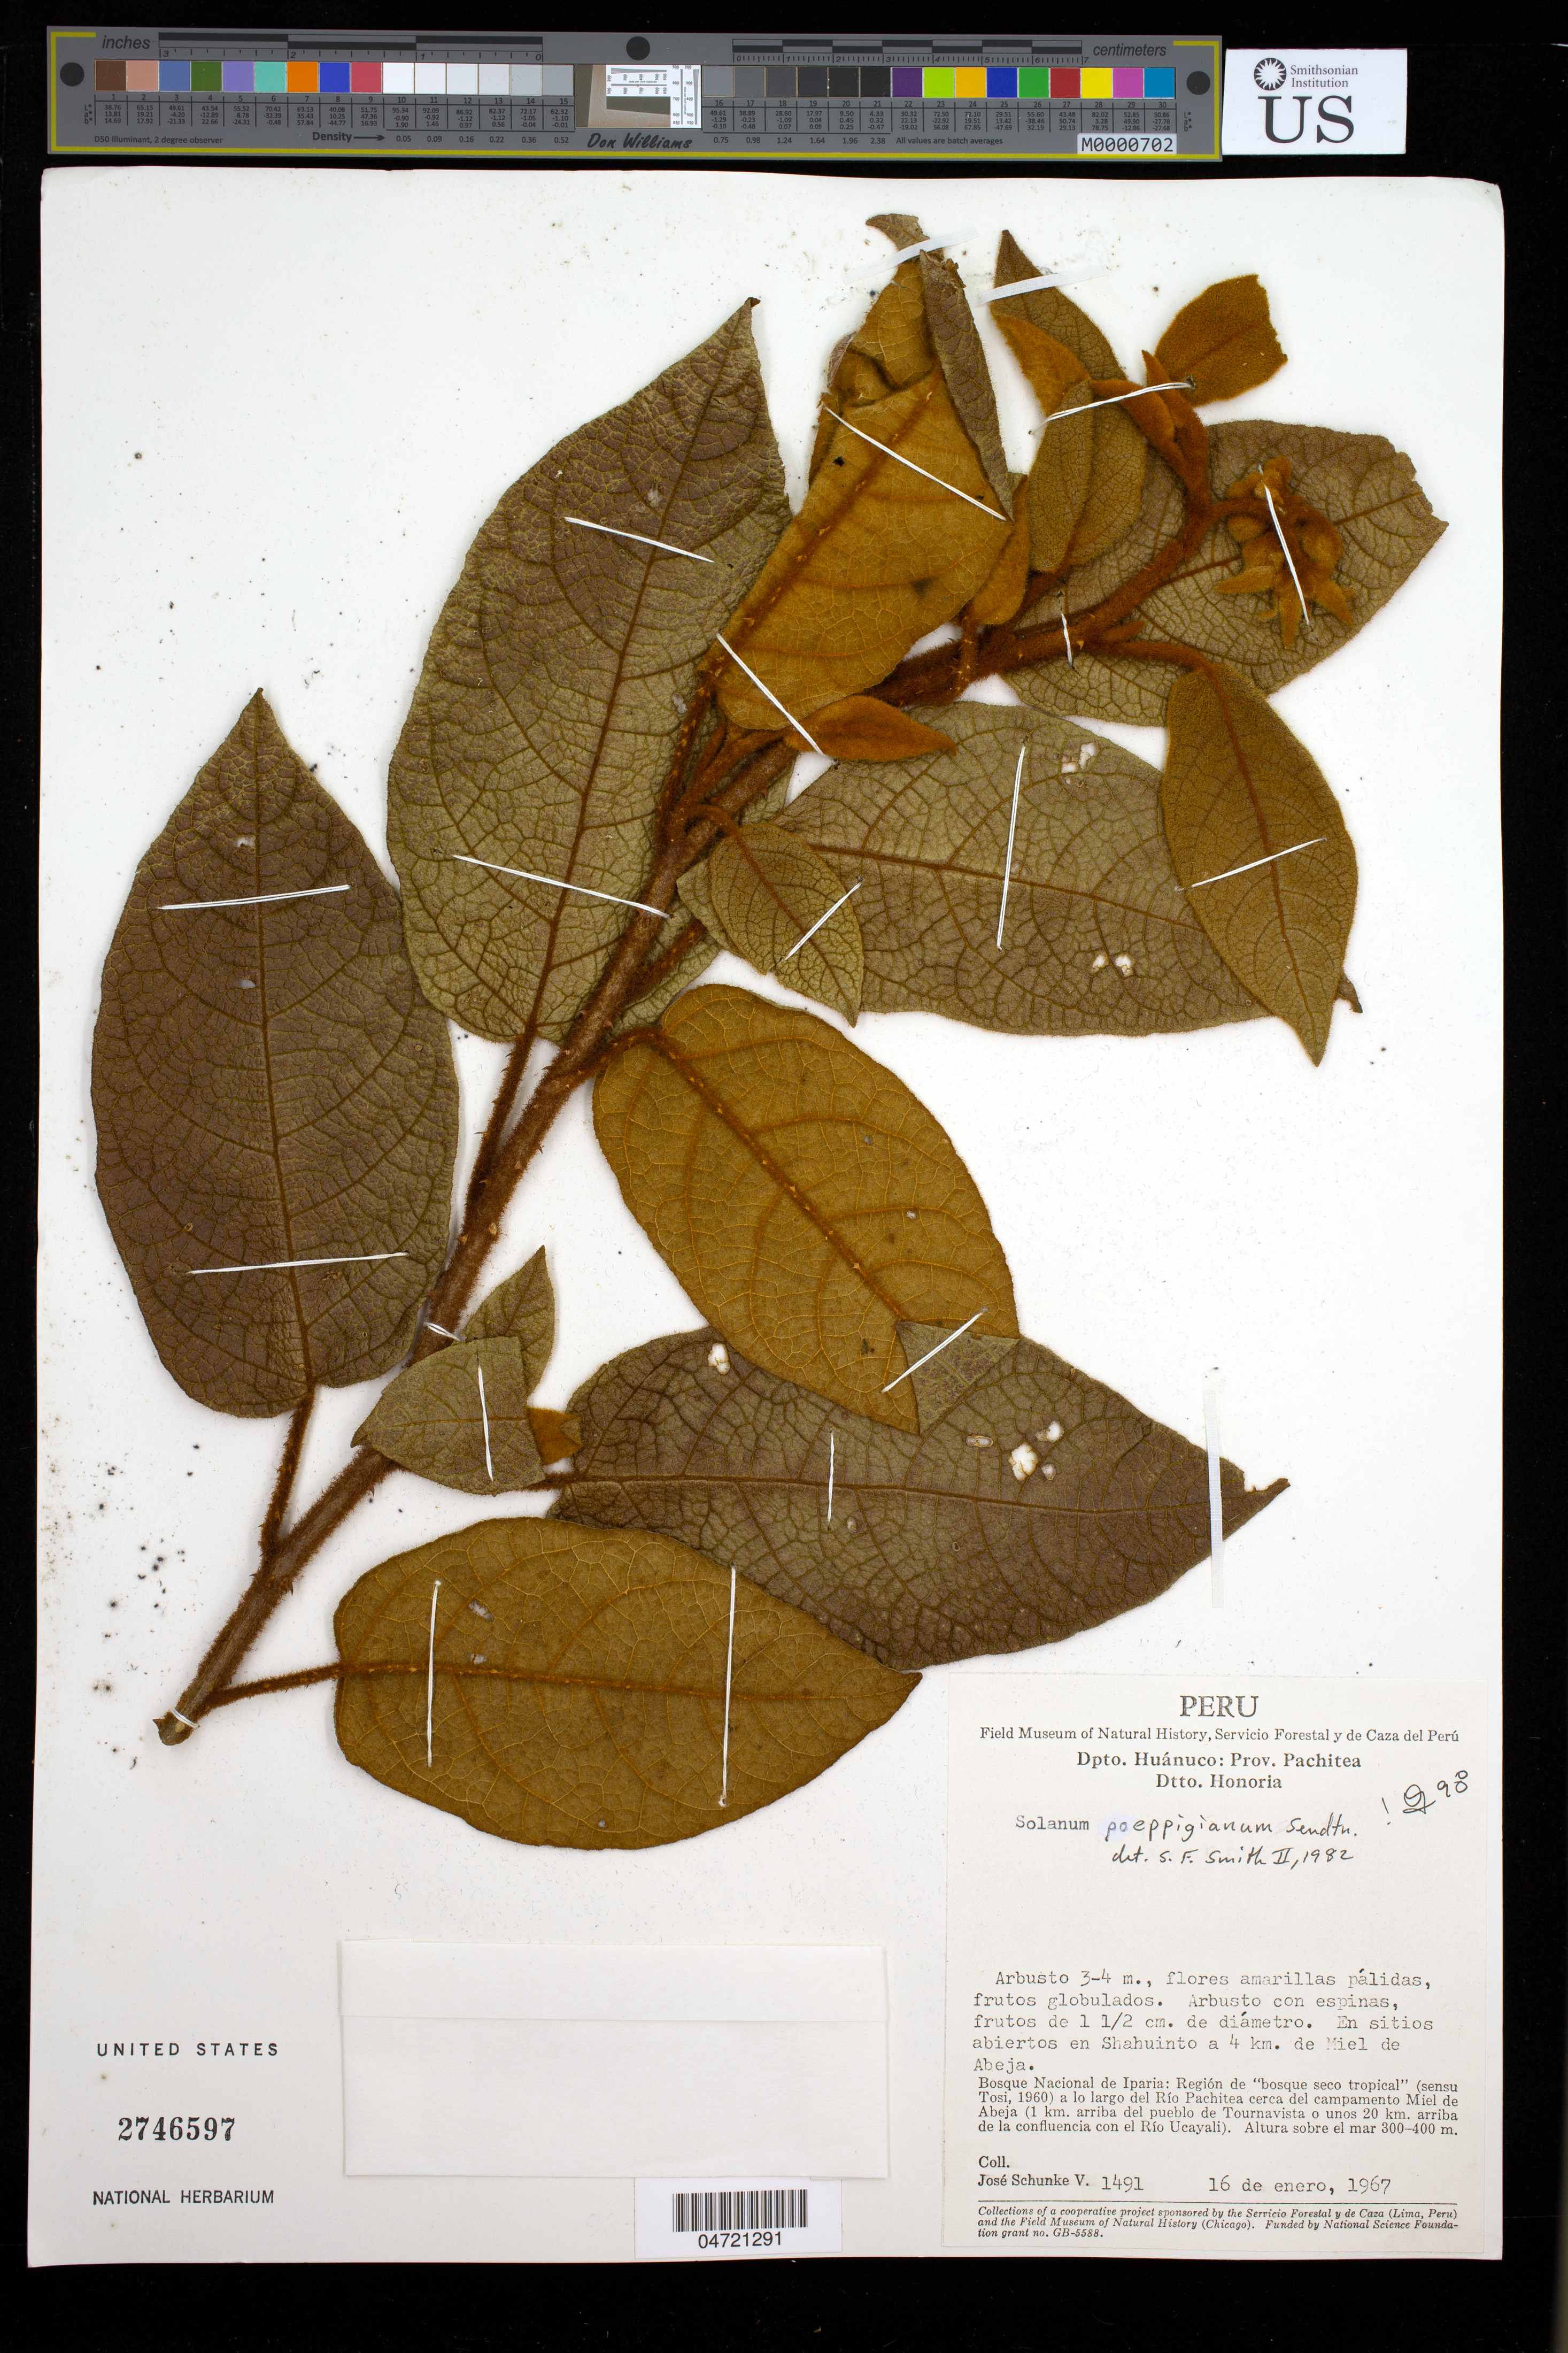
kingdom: Plantae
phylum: Tracheophyta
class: Magnoliopsida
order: Solanales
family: Solanaceae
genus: Solanum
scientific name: Solanum poeppigianum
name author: Sendtn.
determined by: Smith, Stephen F., (US), NMNH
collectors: J. Schunke Vigo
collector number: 1491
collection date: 1967-01-16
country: Peru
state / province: Huánuco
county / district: Pachitea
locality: Dtto. Honoria. Bosque Nacional de Iparia: Region de "bosque seco tropical" (sensu Tosi, 1960) a lo largo del Rio Pachitea cerca del campamento Miel de Abeja (1 km. arriba del pueblo de Tournavista o unos 20 km. arriba de la confluebcia con el Rio ucayali)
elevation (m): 300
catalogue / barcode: US 2746597